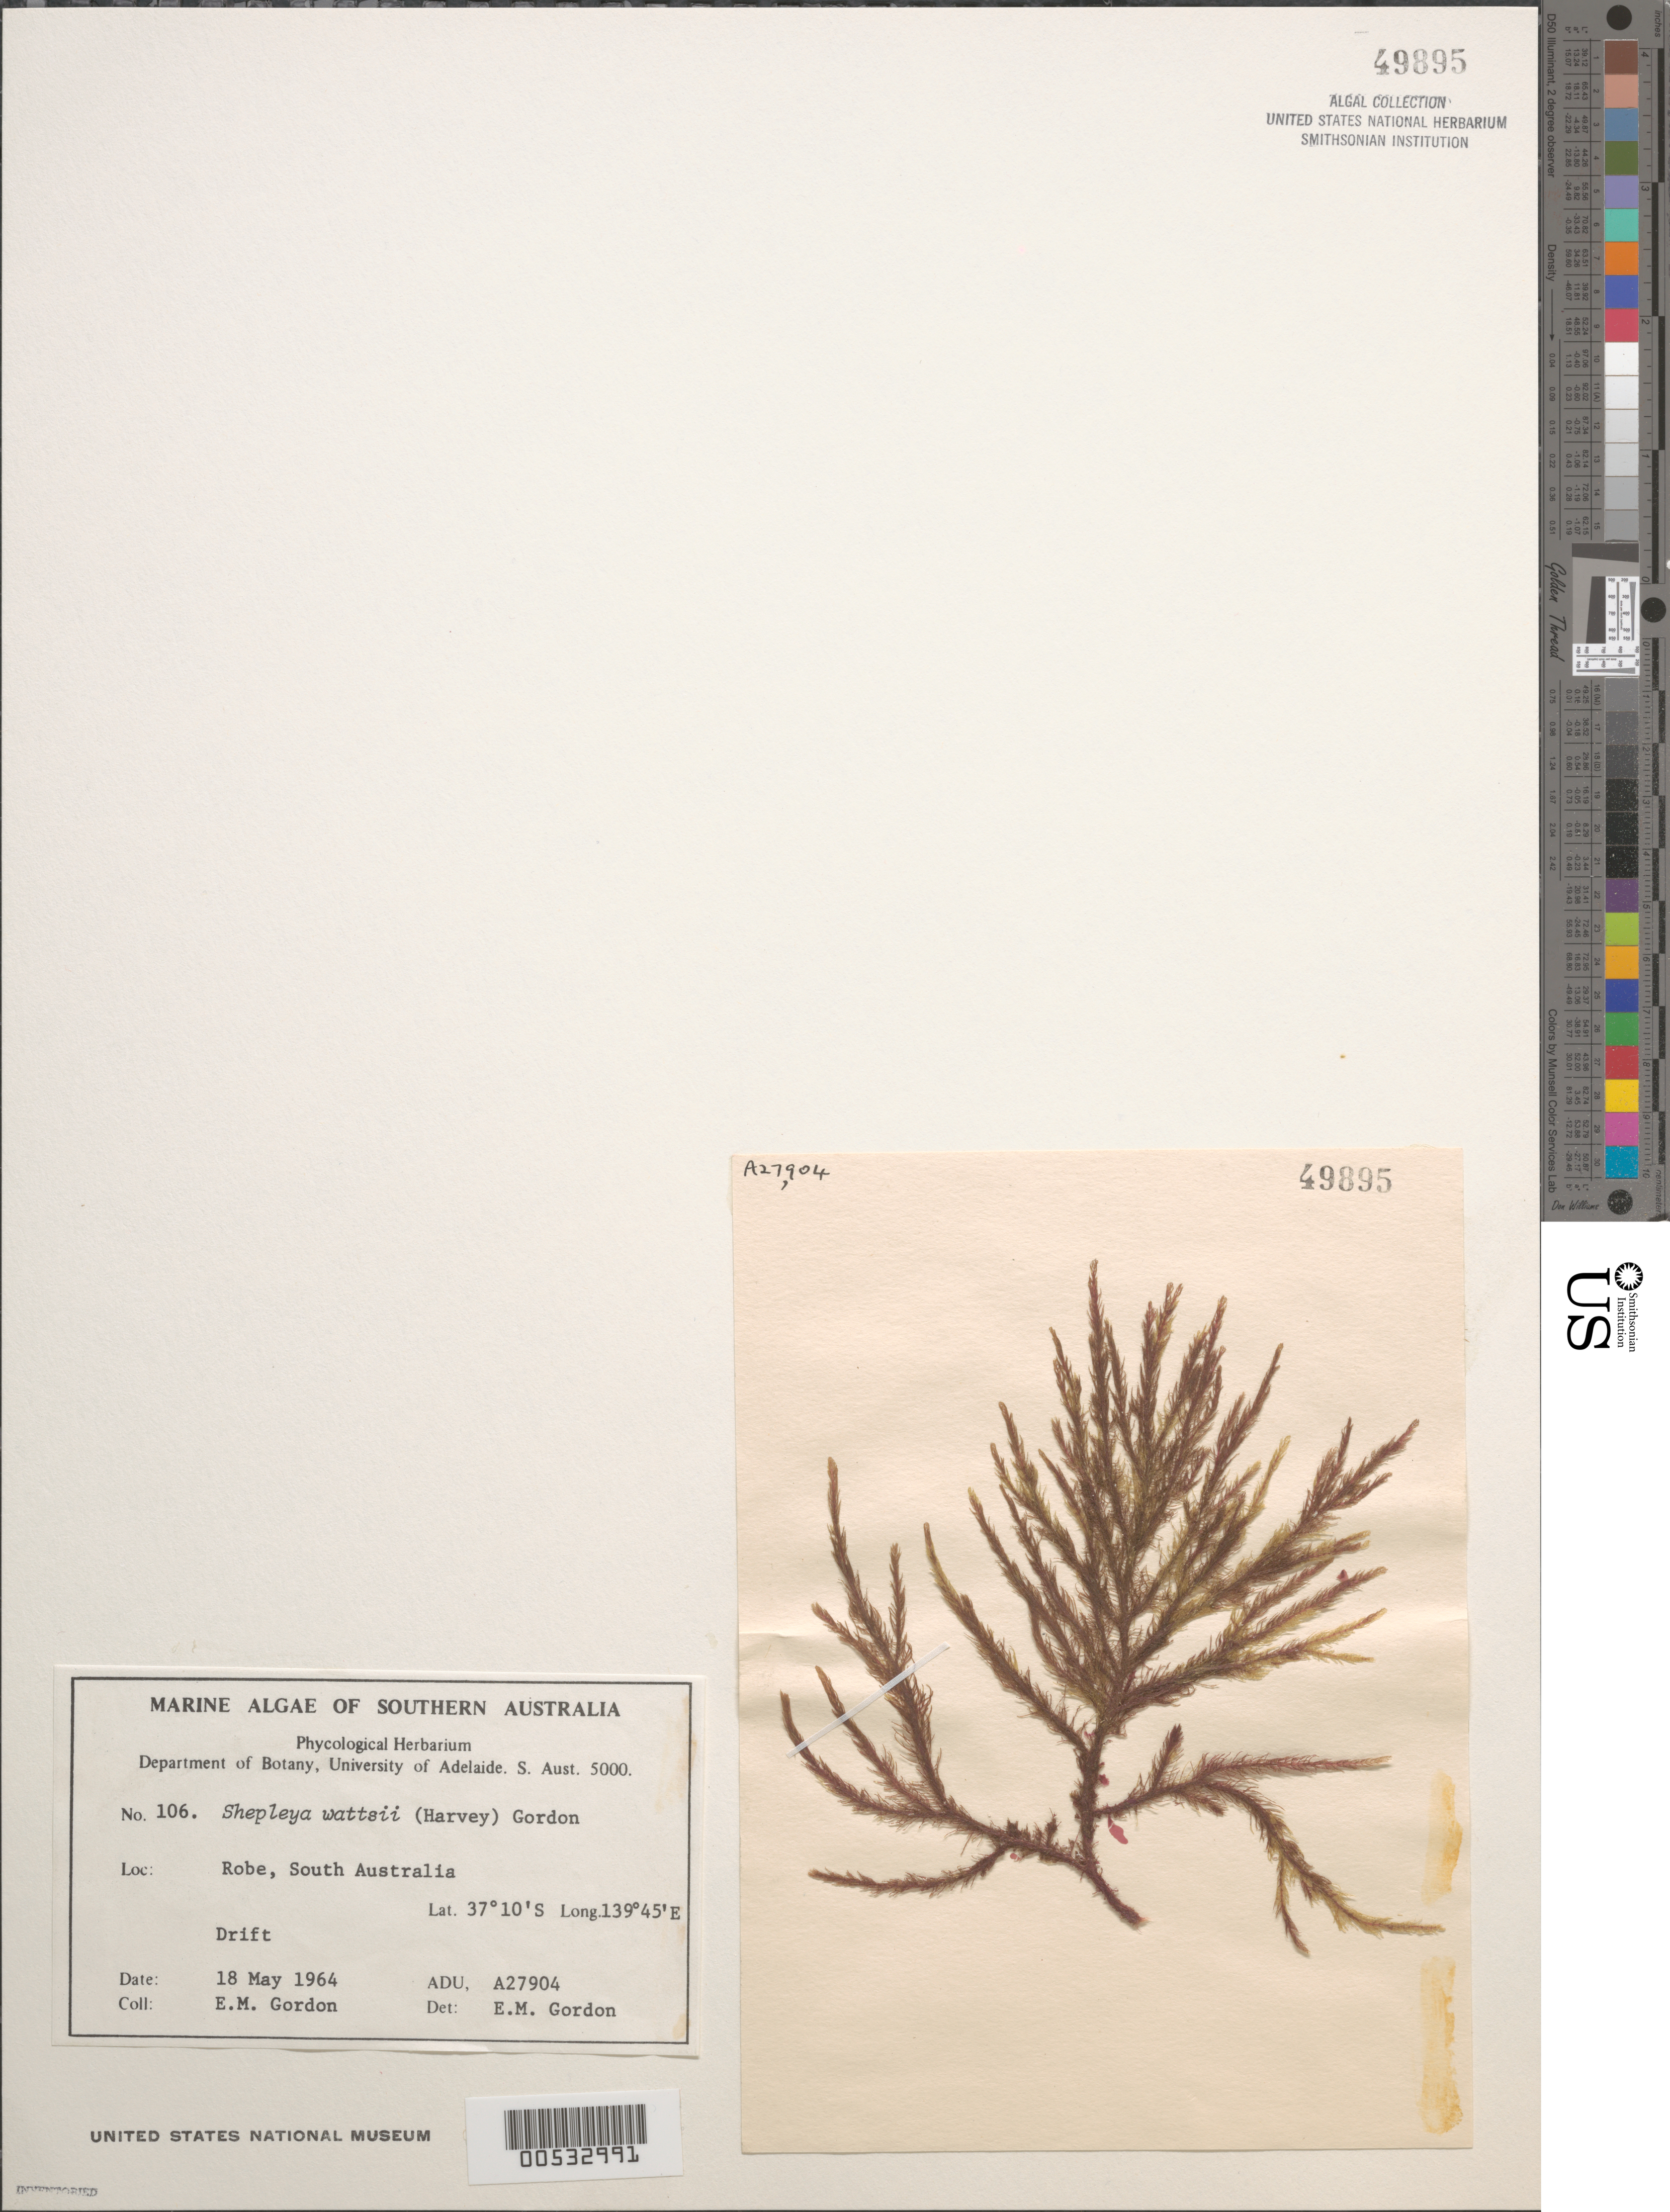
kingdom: Plantae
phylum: Rhodophyta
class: Florideophyceae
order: Ceramiales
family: Wrangeliaceae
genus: Shepleya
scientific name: Shepleya wattsii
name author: (Harv.) Gordon-Mills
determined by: Gordon-Mills, E. M.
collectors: E. M. Gordon-Mills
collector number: ADU A27904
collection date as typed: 18 May 1964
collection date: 1964-05-18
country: Australia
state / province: South Australia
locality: Robe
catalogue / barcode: US 49895